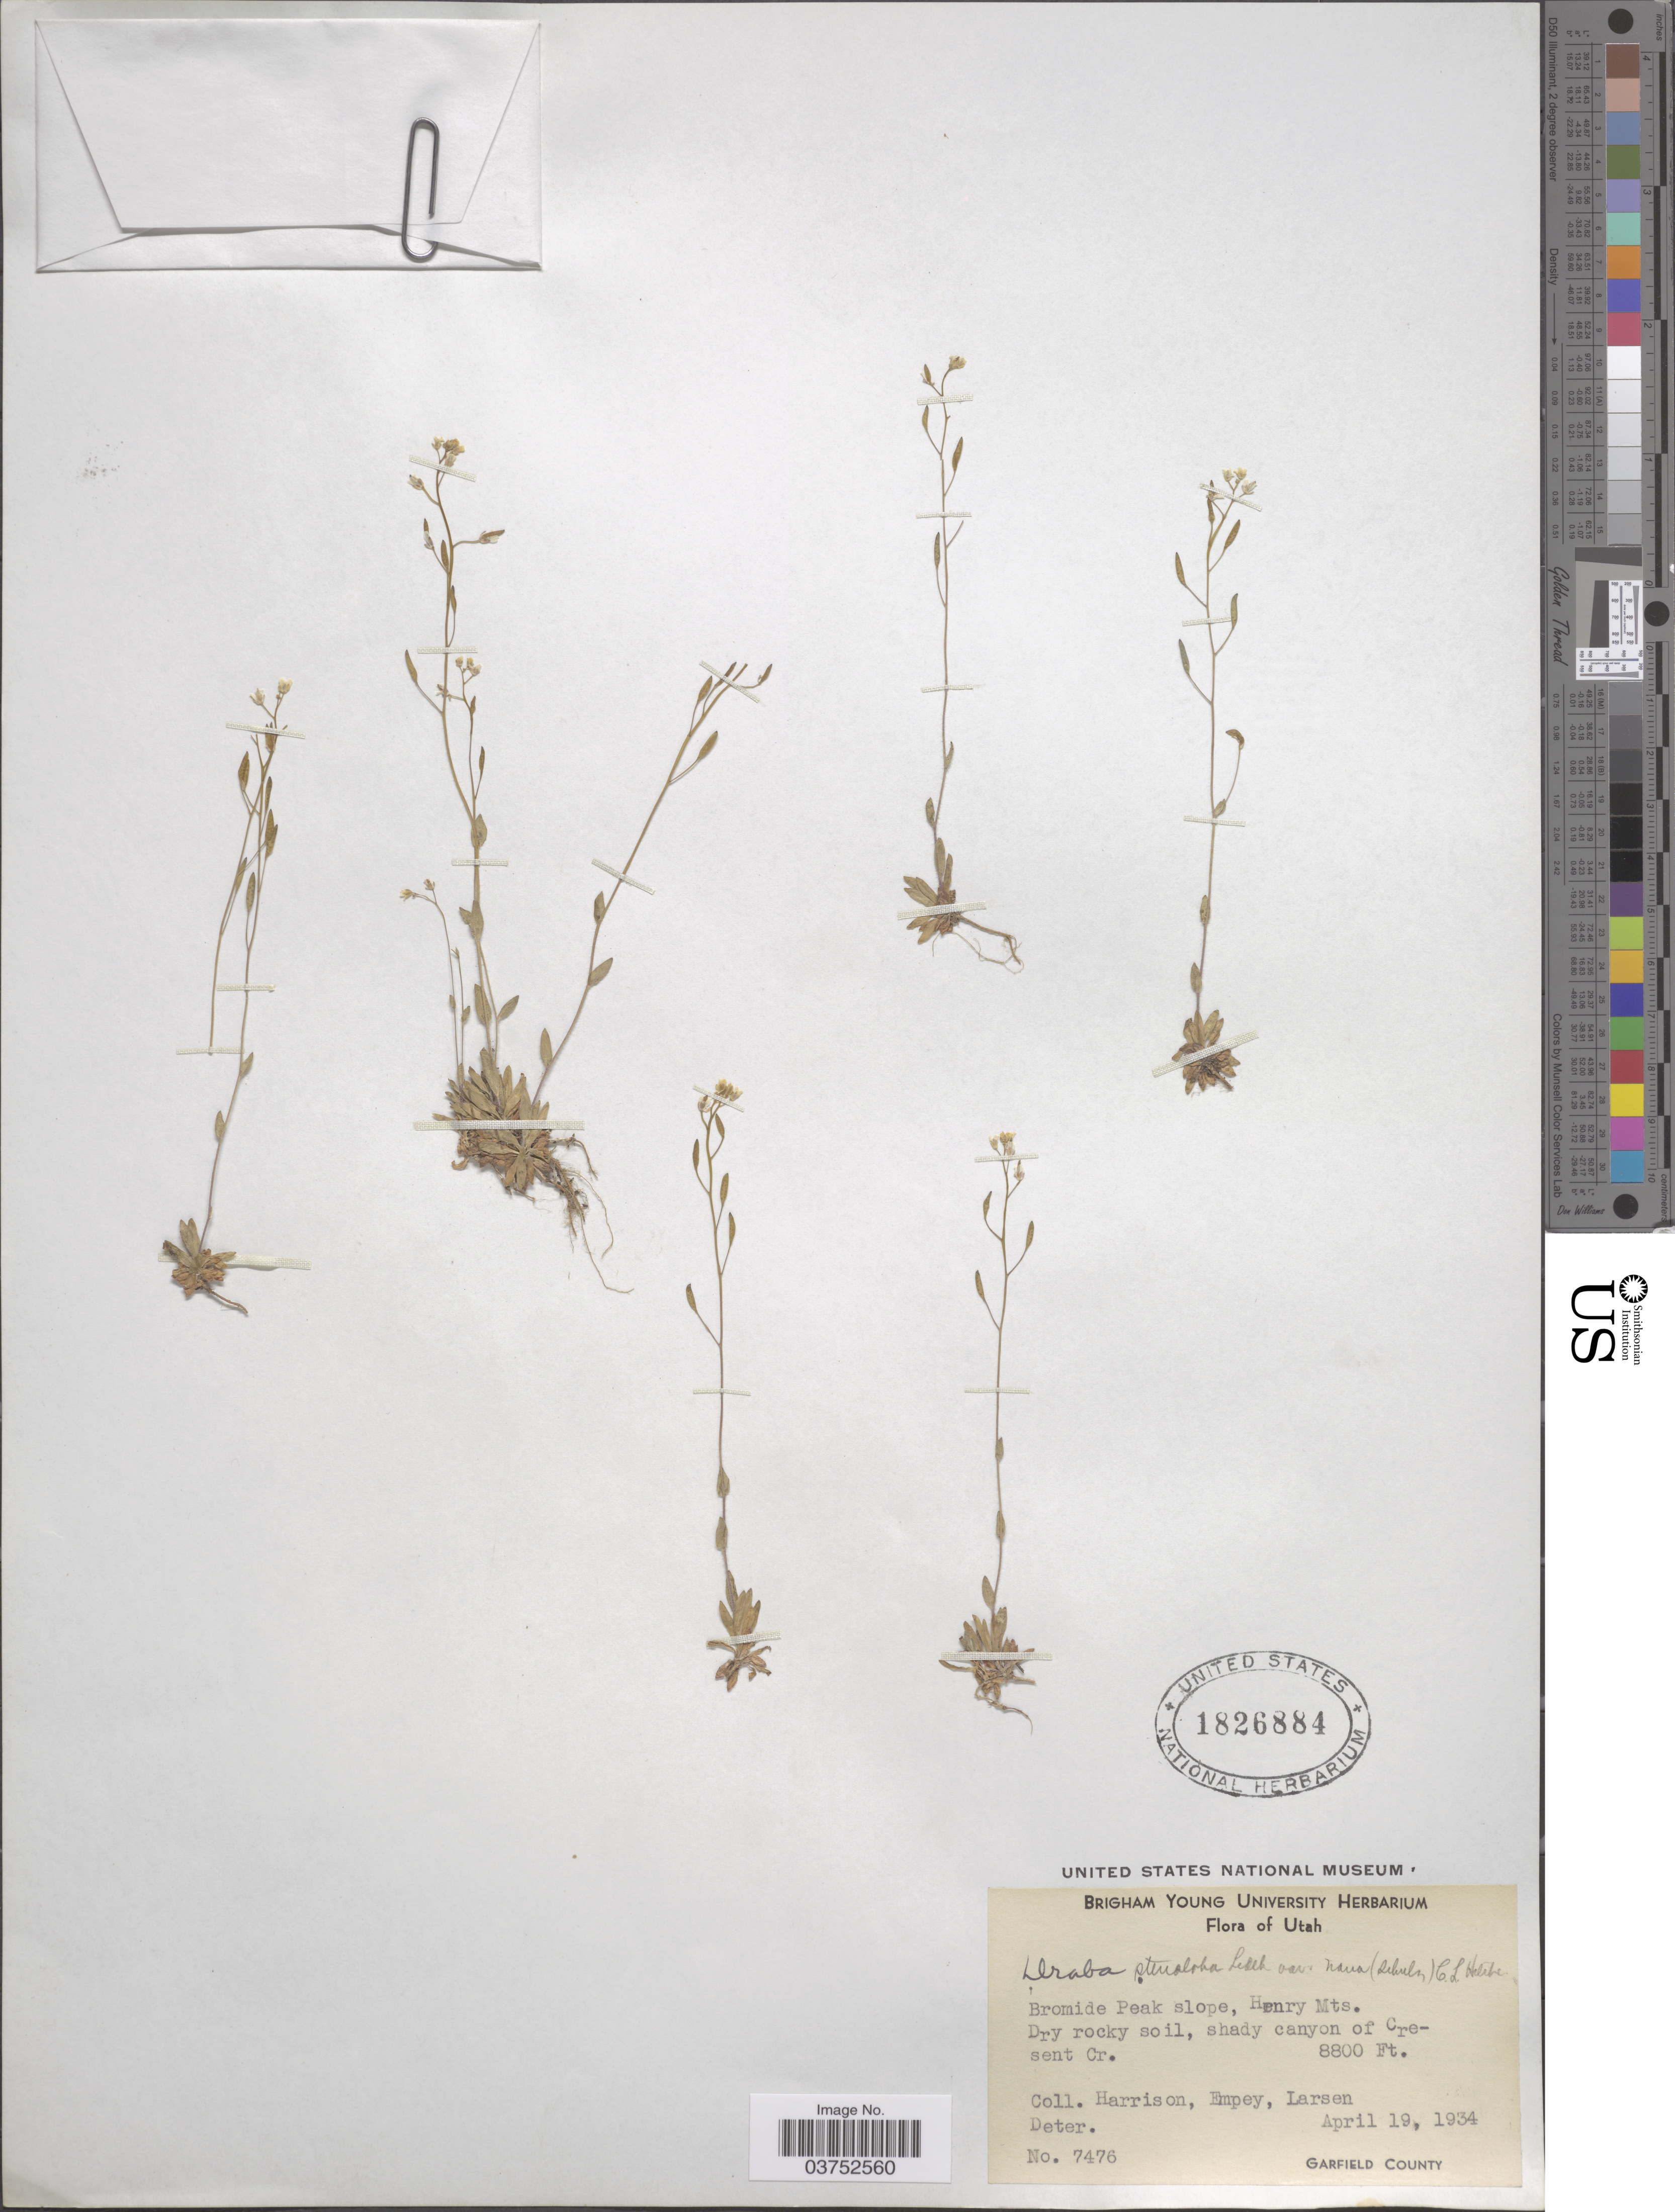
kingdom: Plantae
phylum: Tracheophyta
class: Magnoliopsida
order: Brassicales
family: Brassicaceae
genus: Draba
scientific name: Draba stenoloba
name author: Ledeb.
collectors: Harrison, Empey & -. Larsen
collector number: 7476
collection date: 1934-04-19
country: United States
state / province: Utah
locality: Bromide Peak slope, Henry Mts. Shade canyon of Cresent Cr. Garfield County.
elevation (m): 2682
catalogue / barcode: US 1826884